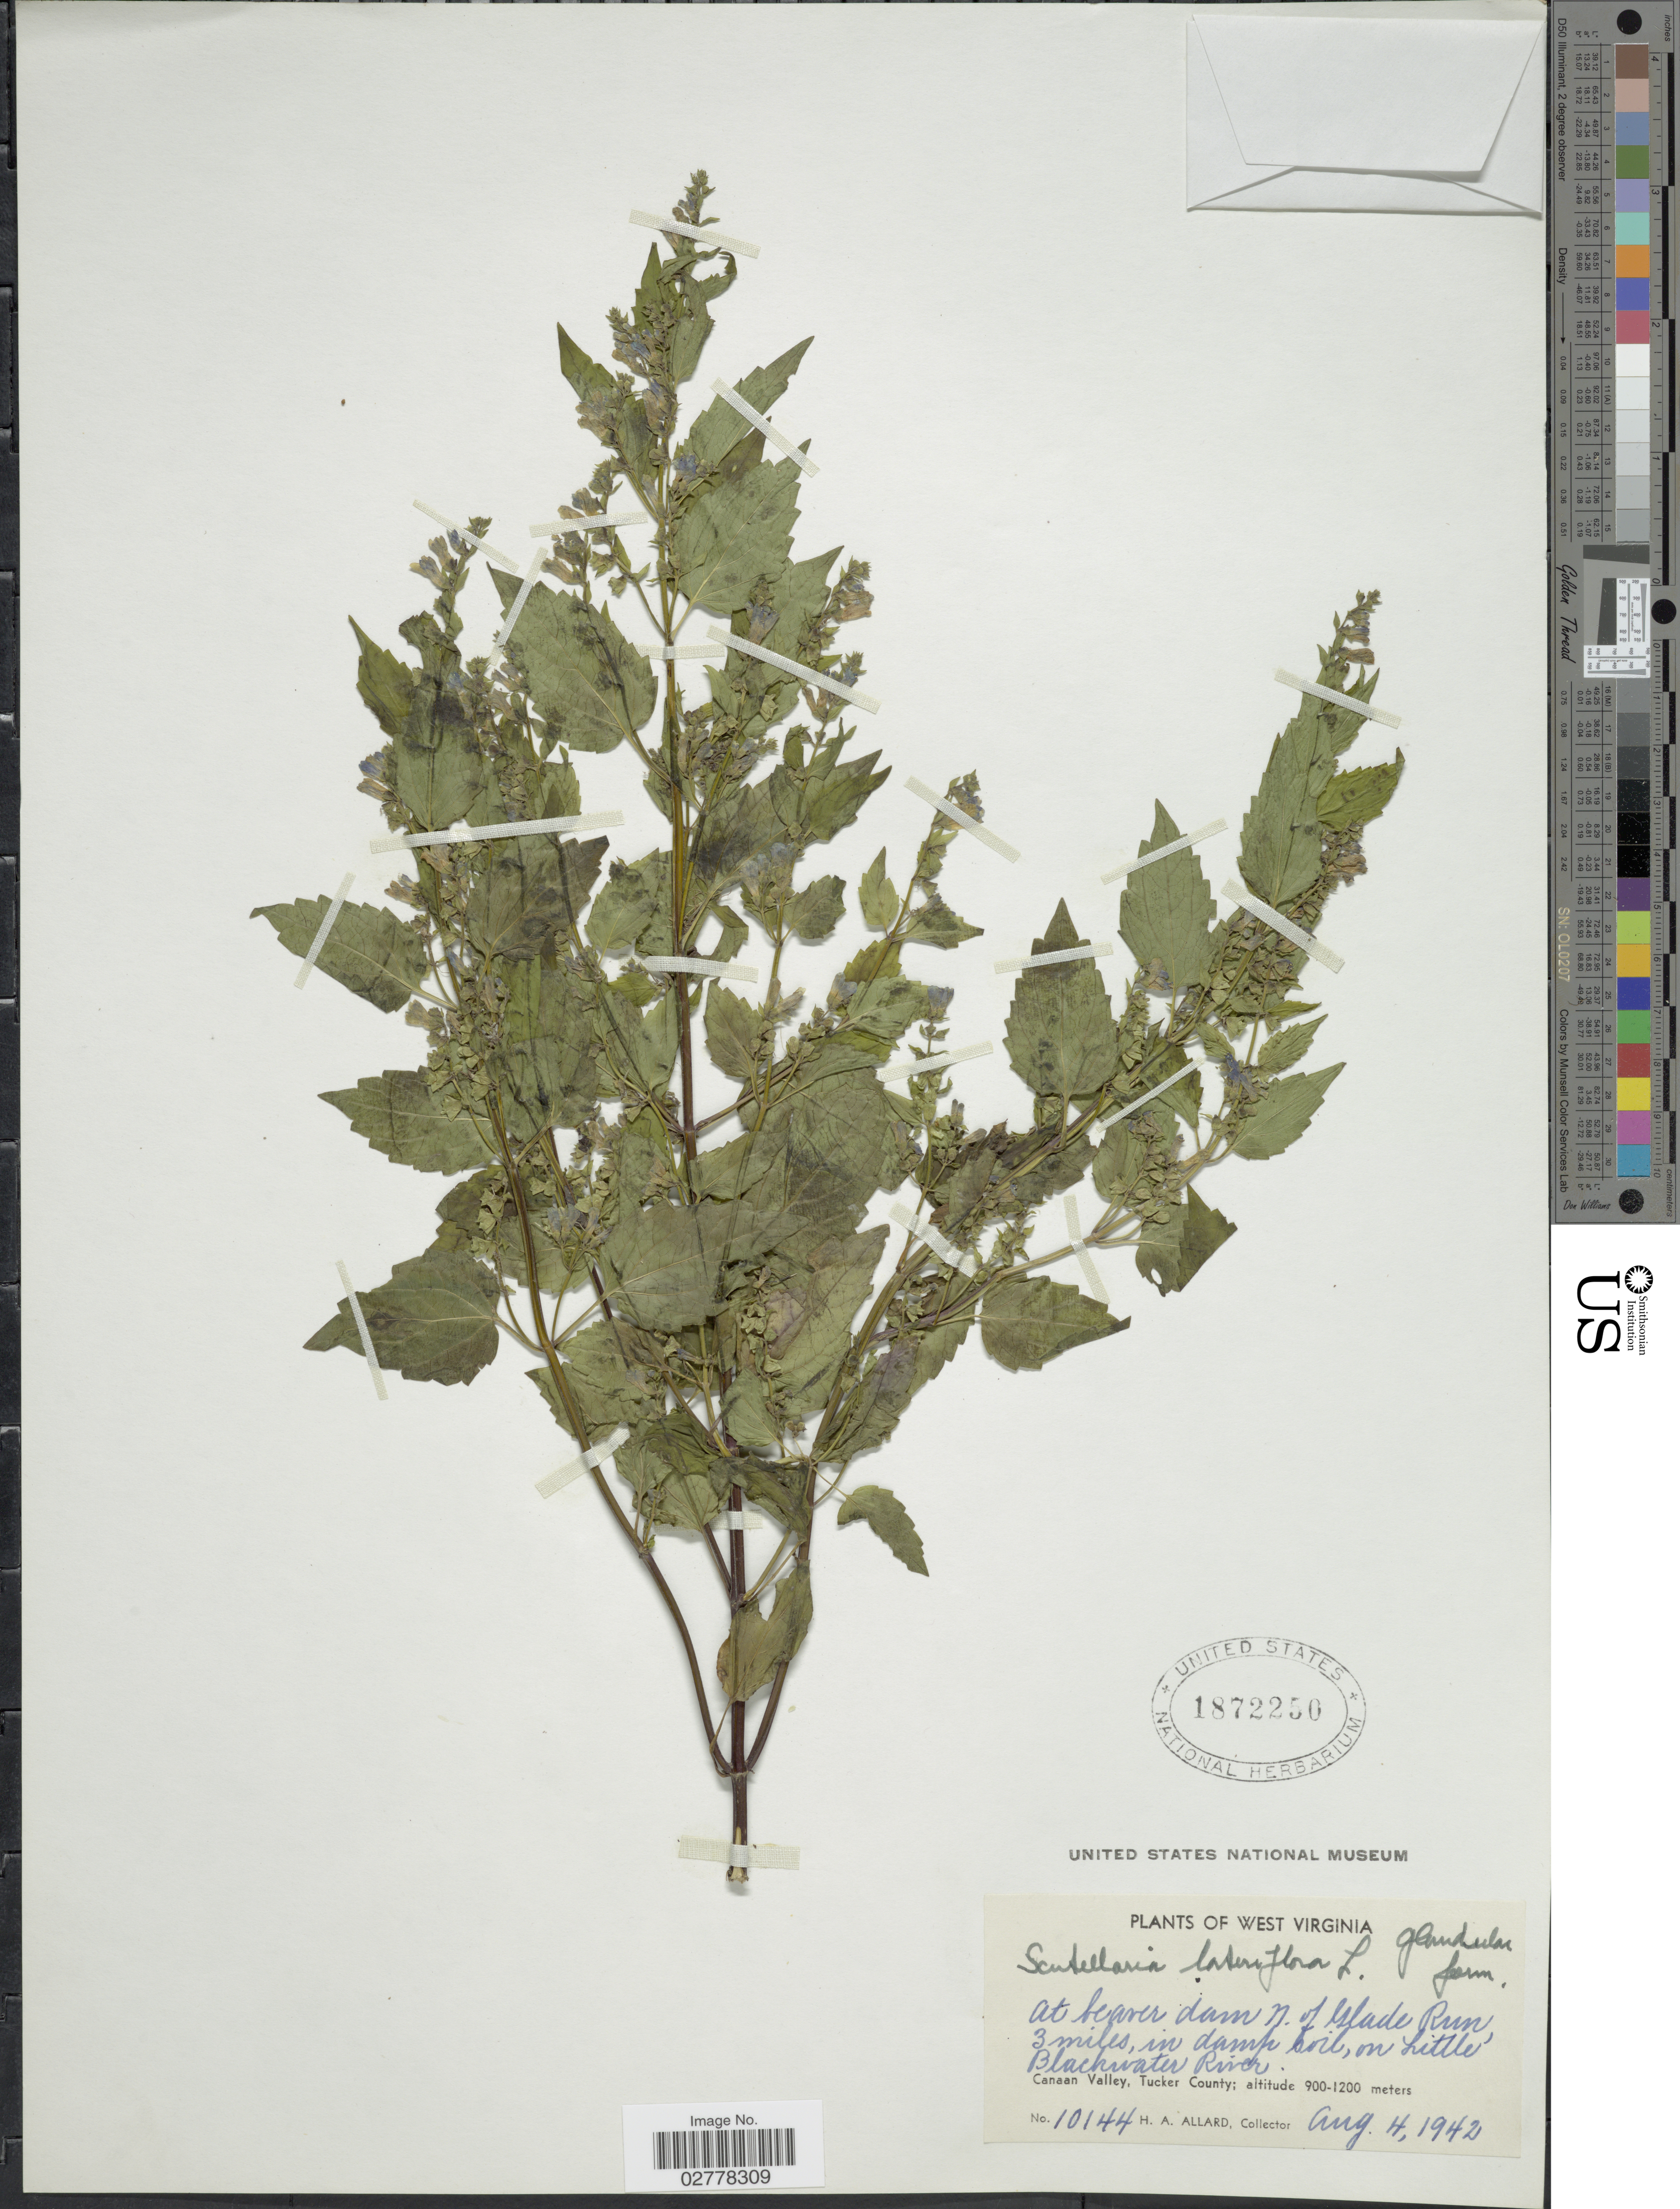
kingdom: Plantae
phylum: Tracheophyta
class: Magnoliopsida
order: Lamiales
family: Lamiaceae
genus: Scutellaria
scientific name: Scutellaria lateriflora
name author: L.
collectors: H. A. Allard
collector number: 10144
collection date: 1942-08-04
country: United States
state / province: West Virginia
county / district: Tucker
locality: At beaver dam N. of Glade Run 3 miles, in damp soil, on Little Blackwater River. Canaan Valley, Tucker County.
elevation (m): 900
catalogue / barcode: US 1872250